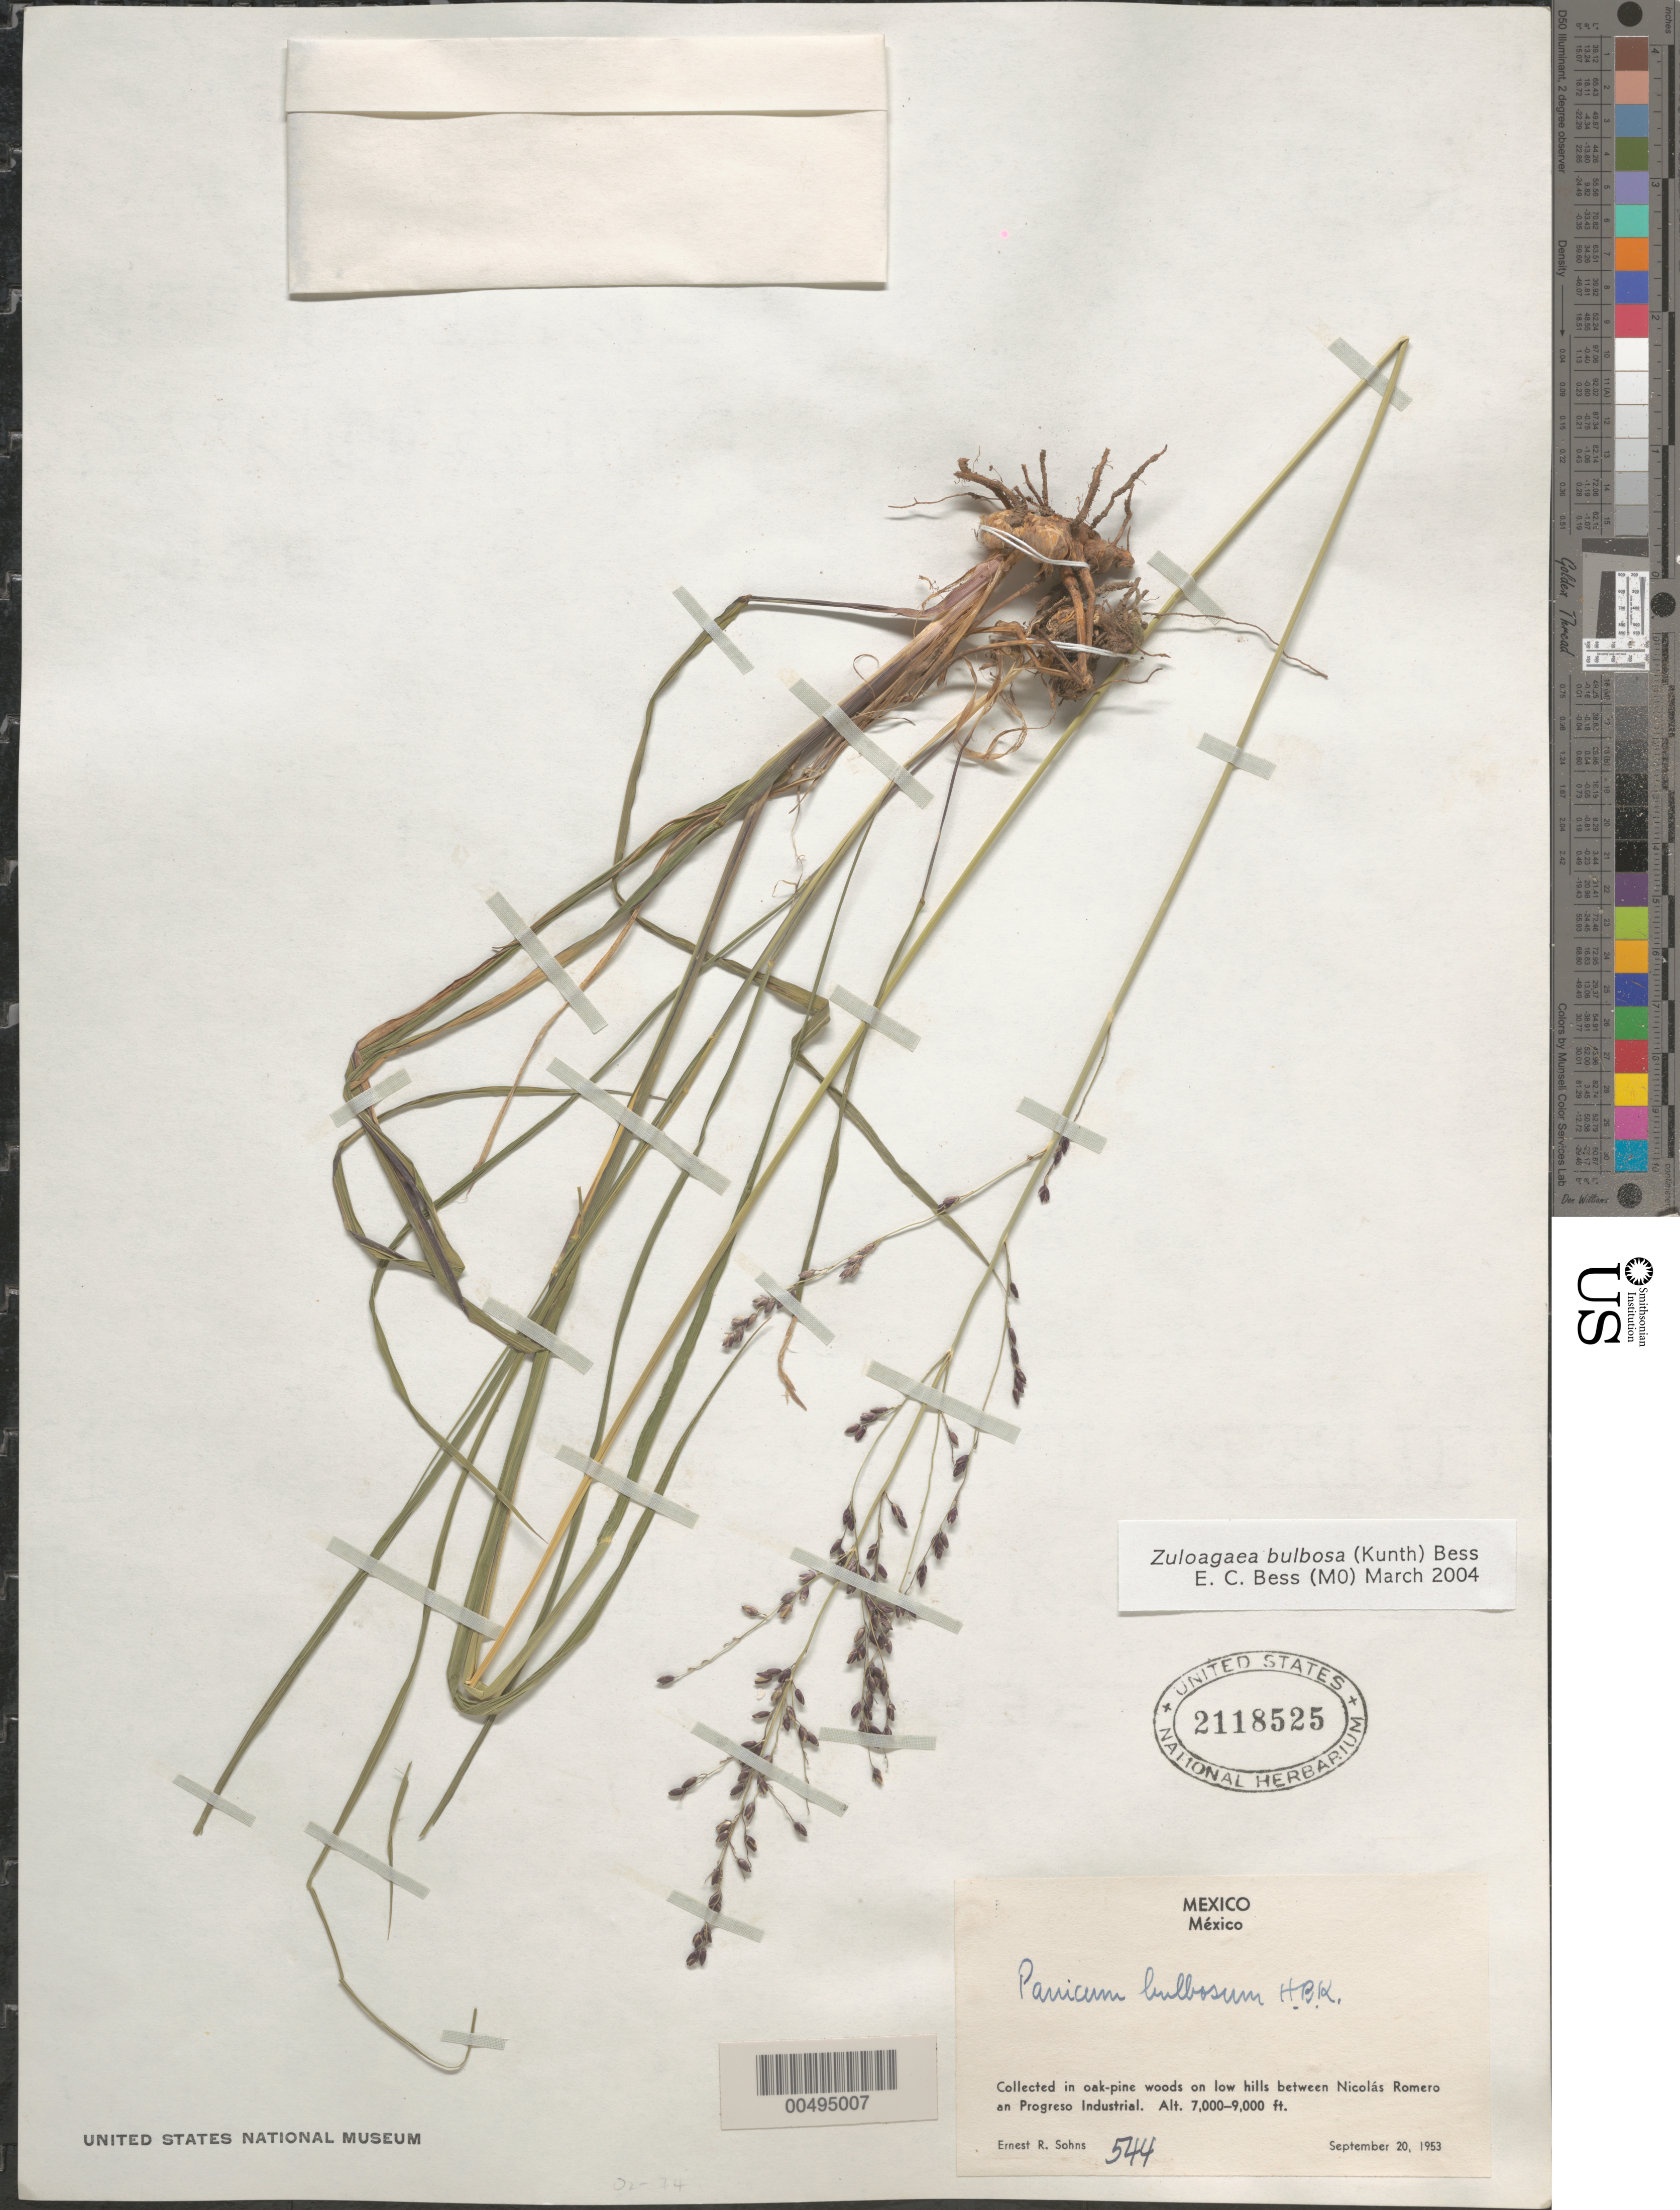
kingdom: Plantae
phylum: Tracheophyta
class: Liliopsida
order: Poales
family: Poaceae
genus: Panicum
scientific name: Panicum bulbosum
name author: Kunth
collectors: E. R. Sohns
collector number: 544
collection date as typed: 20 Sep 1953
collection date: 1953-09-20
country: Mexico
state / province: México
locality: Between Nicolás Romero & Progreso Industrial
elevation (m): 2134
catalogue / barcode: US 2118525